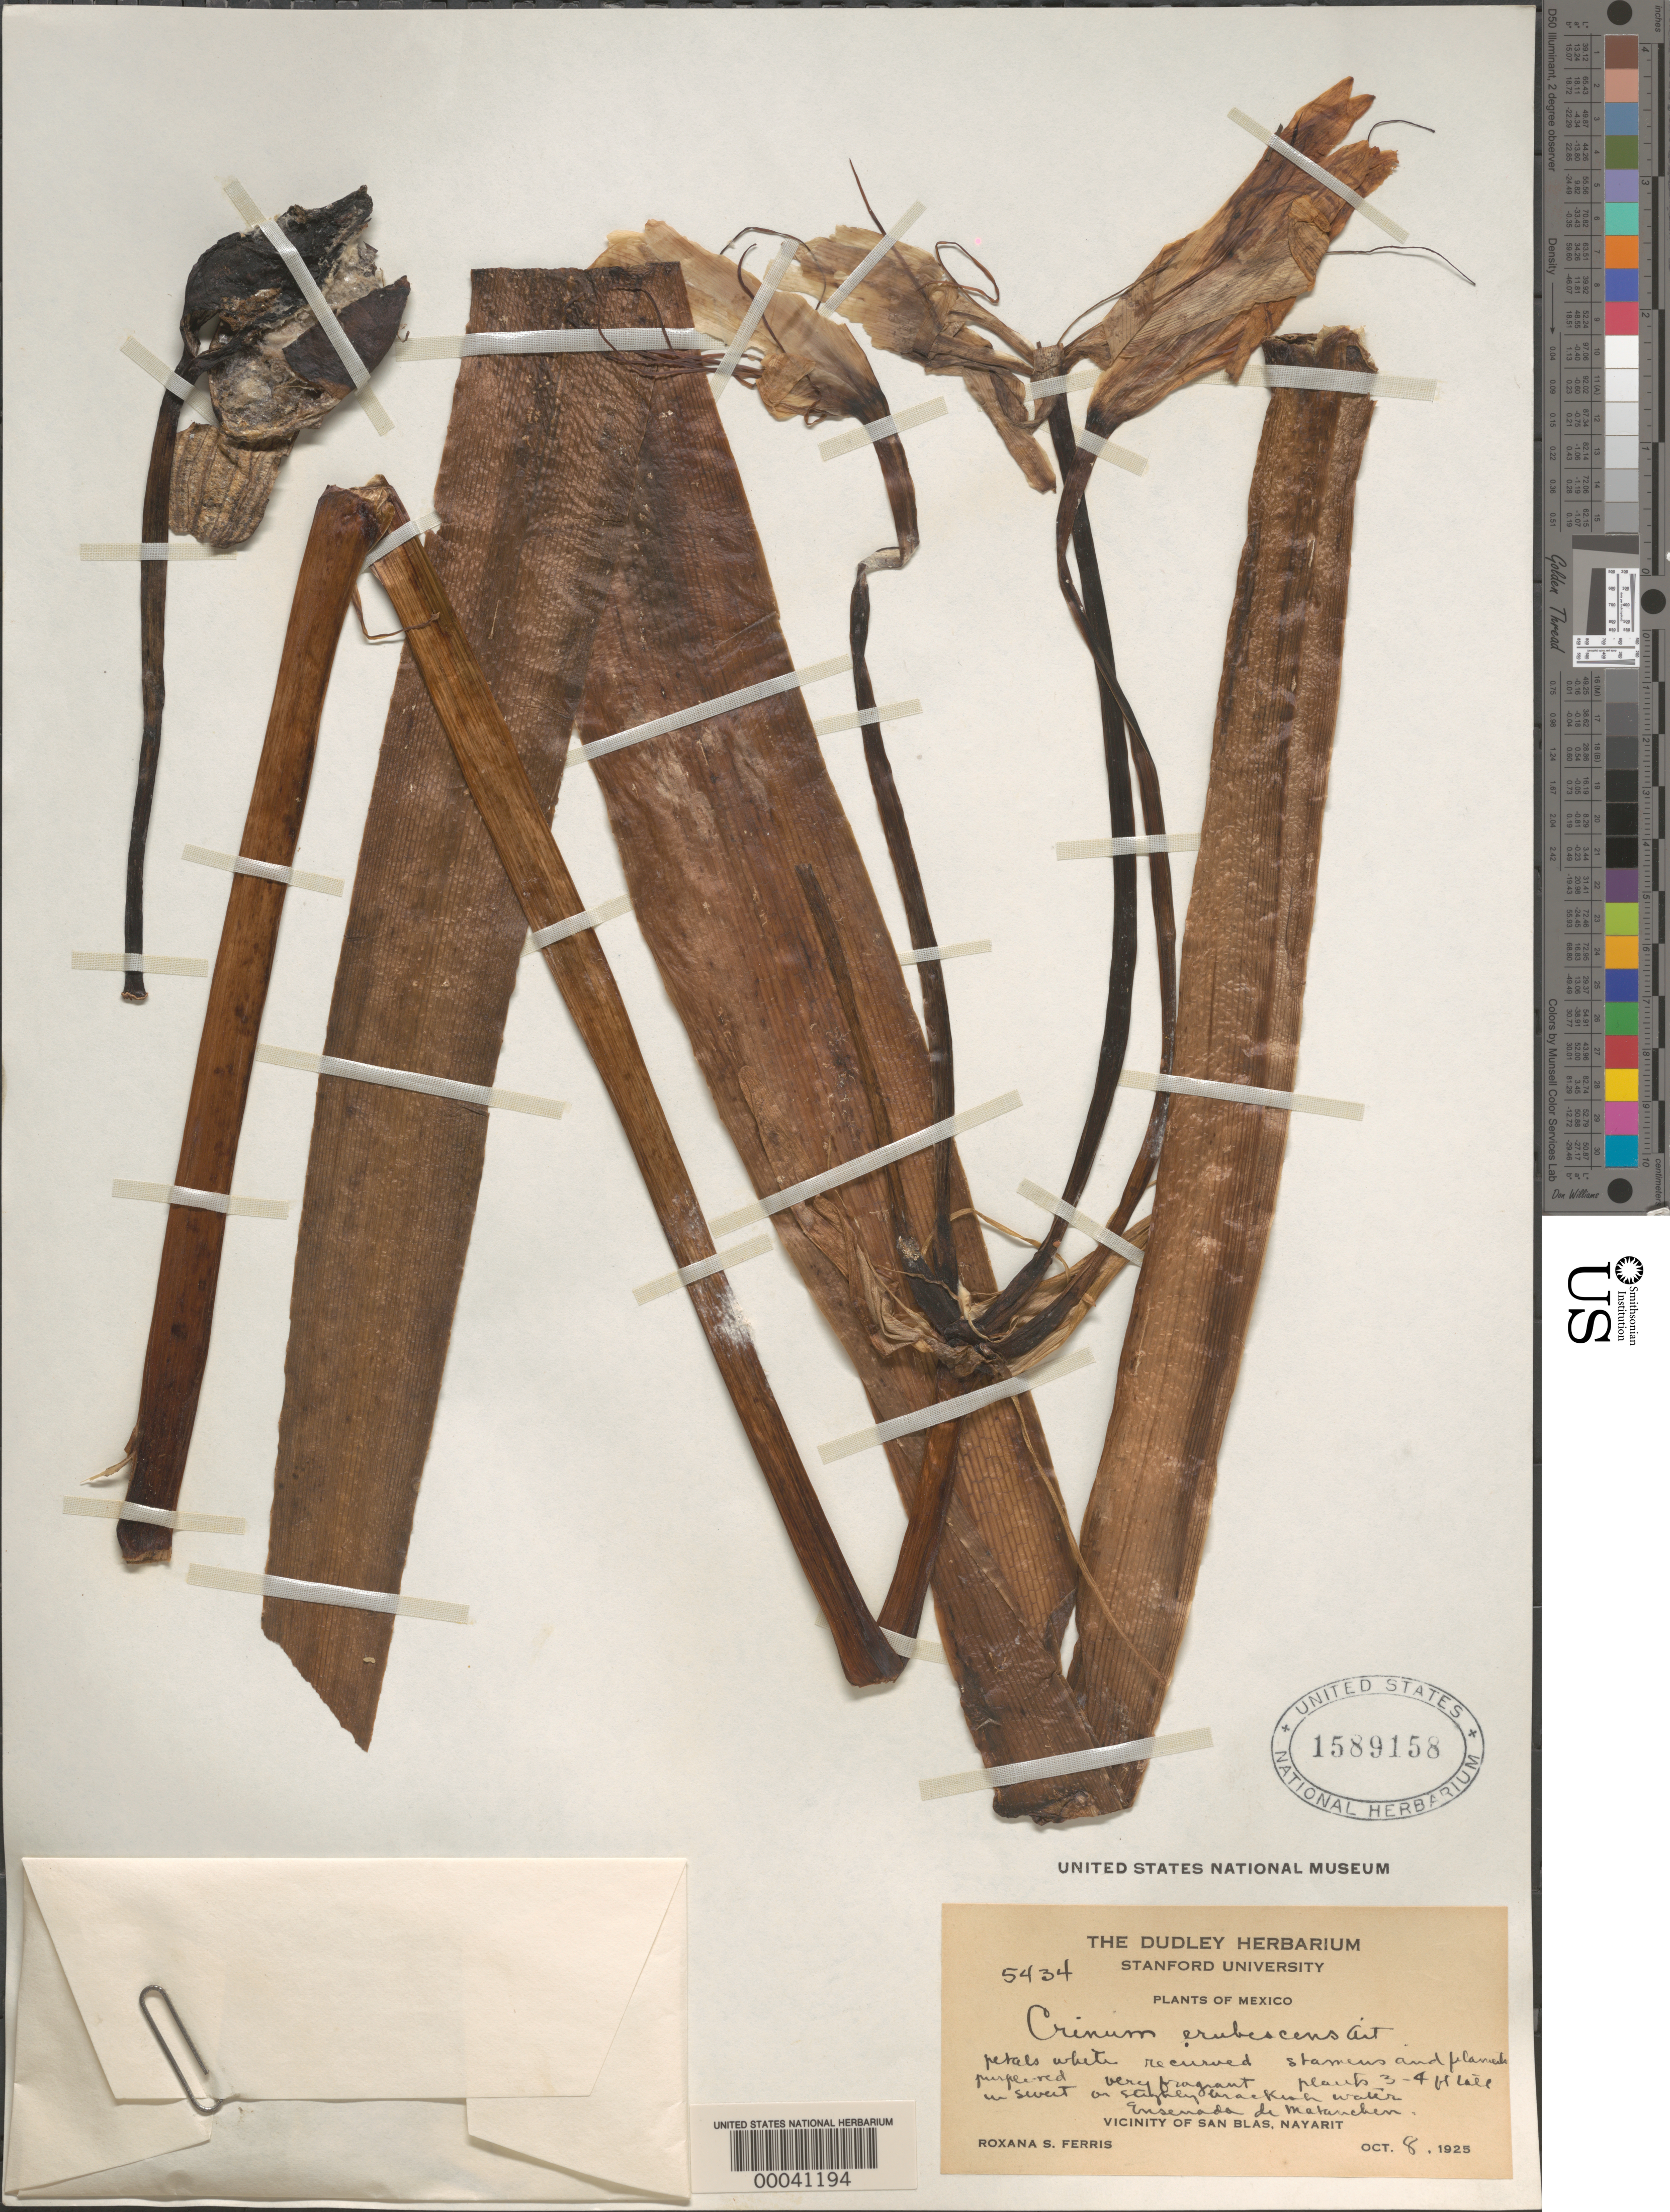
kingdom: Plantae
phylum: Tracheophyta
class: Liliopsida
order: Asparagales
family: Amaryllidaceae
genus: Crinum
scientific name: Crinum erubescens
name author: Aiton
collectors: R. S. Ferris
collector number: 5434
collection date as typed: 08 Oct 1925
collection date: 1925-10-08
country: Mexico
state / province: Nayarit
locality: Vicinity of San Blas, ensenada de matanchen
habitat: In sweet or slightly brackish water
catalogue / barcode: US 1589158